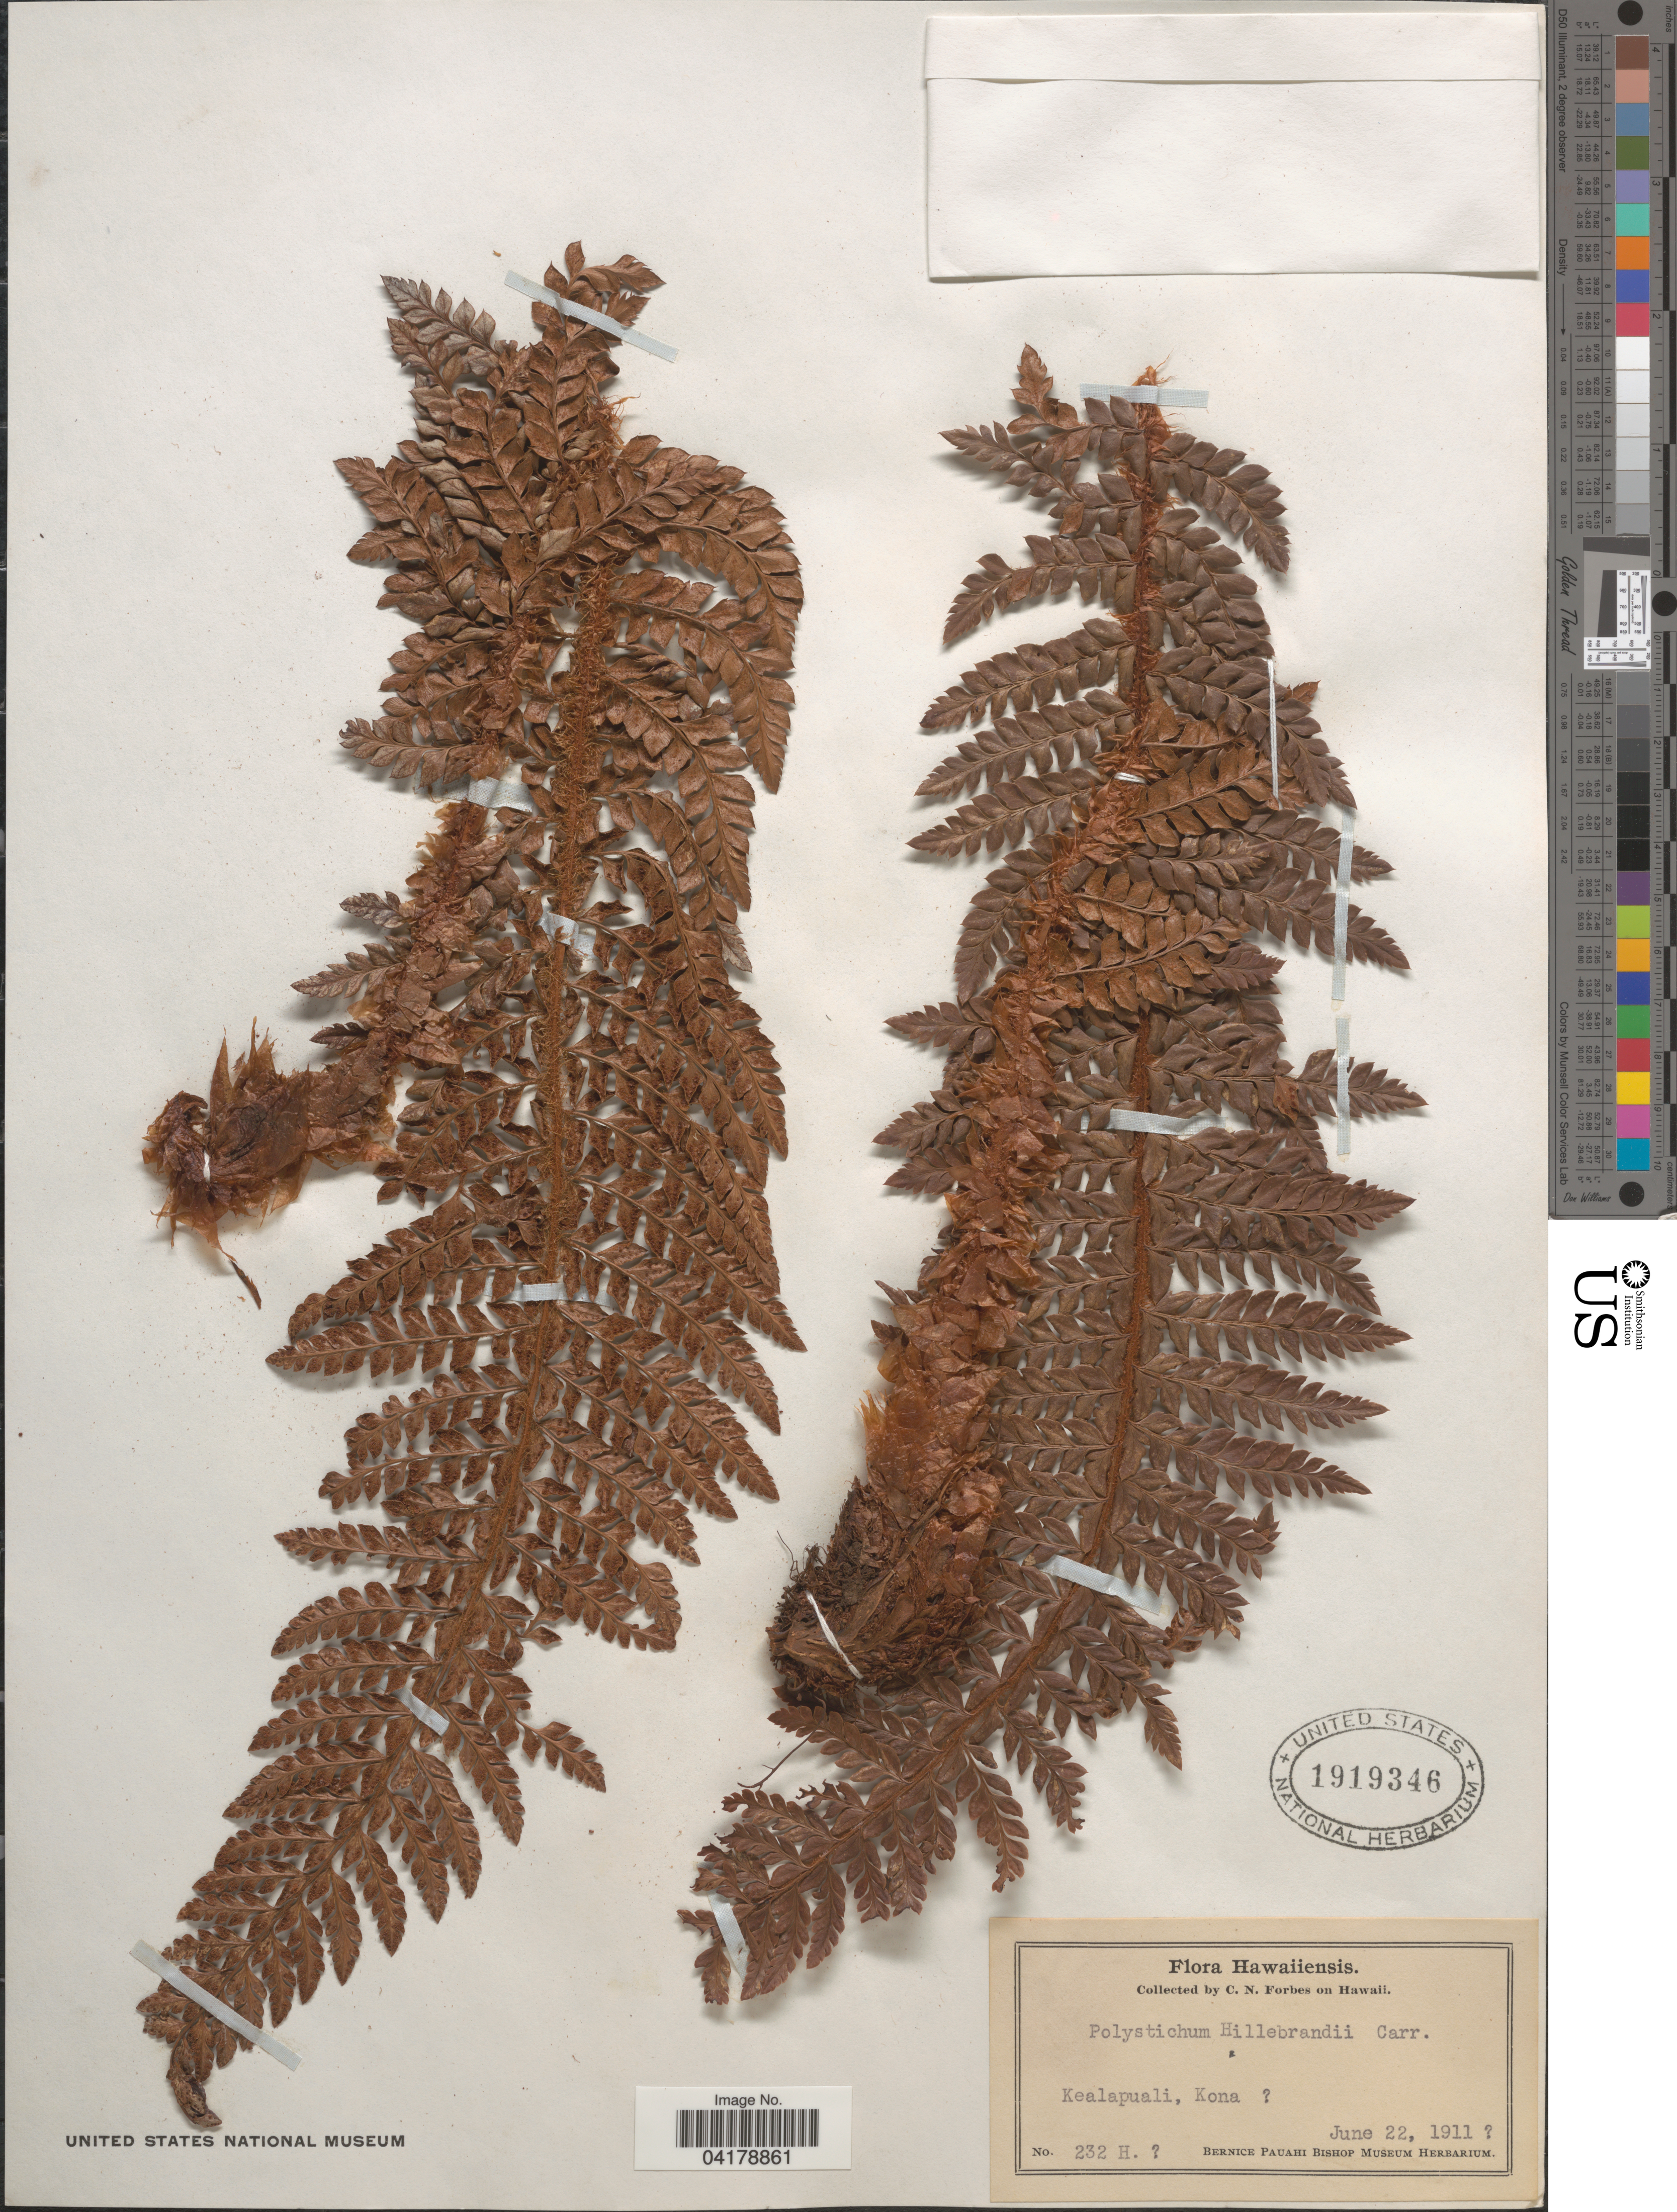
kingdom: Plantae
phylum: Tracheophyta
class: Polypodiopsida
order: Polypodiales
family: Dryopteridaceae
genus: Polystichum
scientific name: Polystichum hillebrandii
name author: Carruth.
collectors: C. N. Forbes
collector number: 232H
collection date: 1911-06-22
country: United States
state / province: Hawaii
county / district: Hawaii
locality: Kealapuali, Kona.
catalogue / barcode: US 1919346